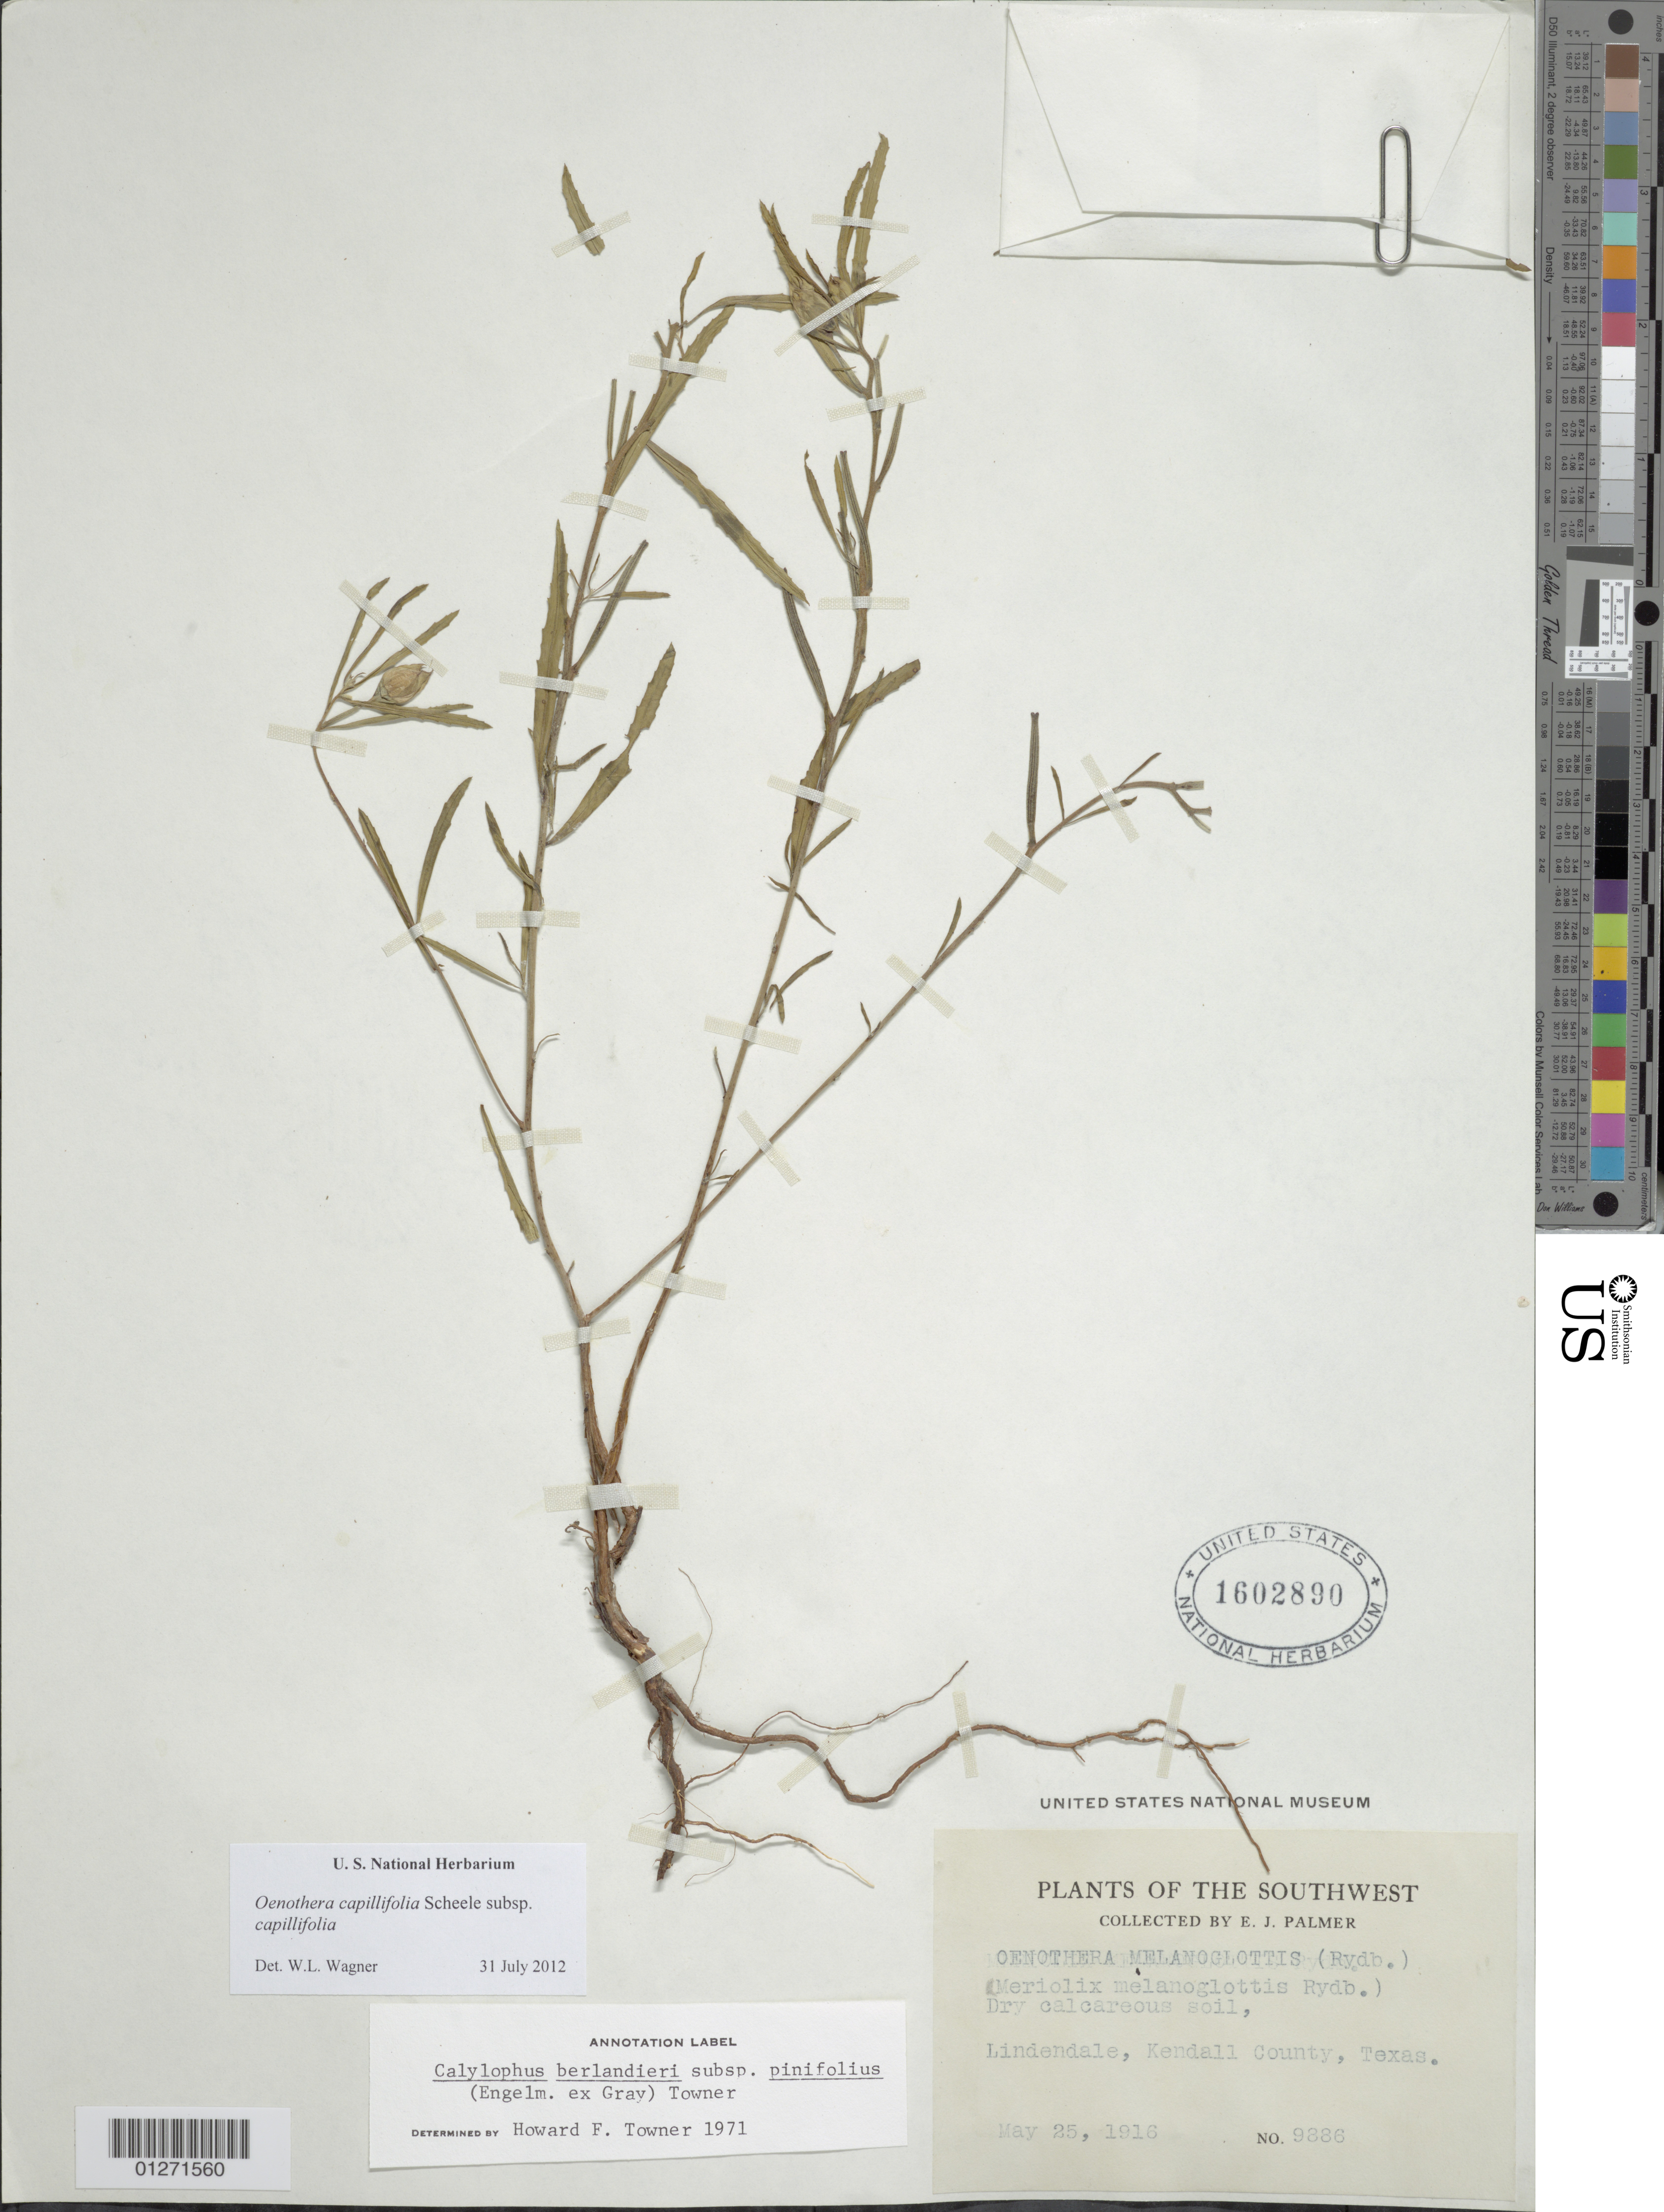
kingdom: Plantae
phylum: Tracheophyta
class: Magnoliopsida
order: Myrtales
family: Onagraceae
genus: Oenothera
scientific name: Oenothera capillifolia subsp. capillifolia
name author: Scheele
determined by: Wagner, W. L., (BOT), Smithsonian Institution - National Museum of Natural History (UNITED STATES)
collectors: E. J. Palmer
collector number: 9886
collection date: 1916-05-25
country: United States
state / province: Texas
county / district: Kendall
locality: Lindendale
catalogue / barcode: US 1602890